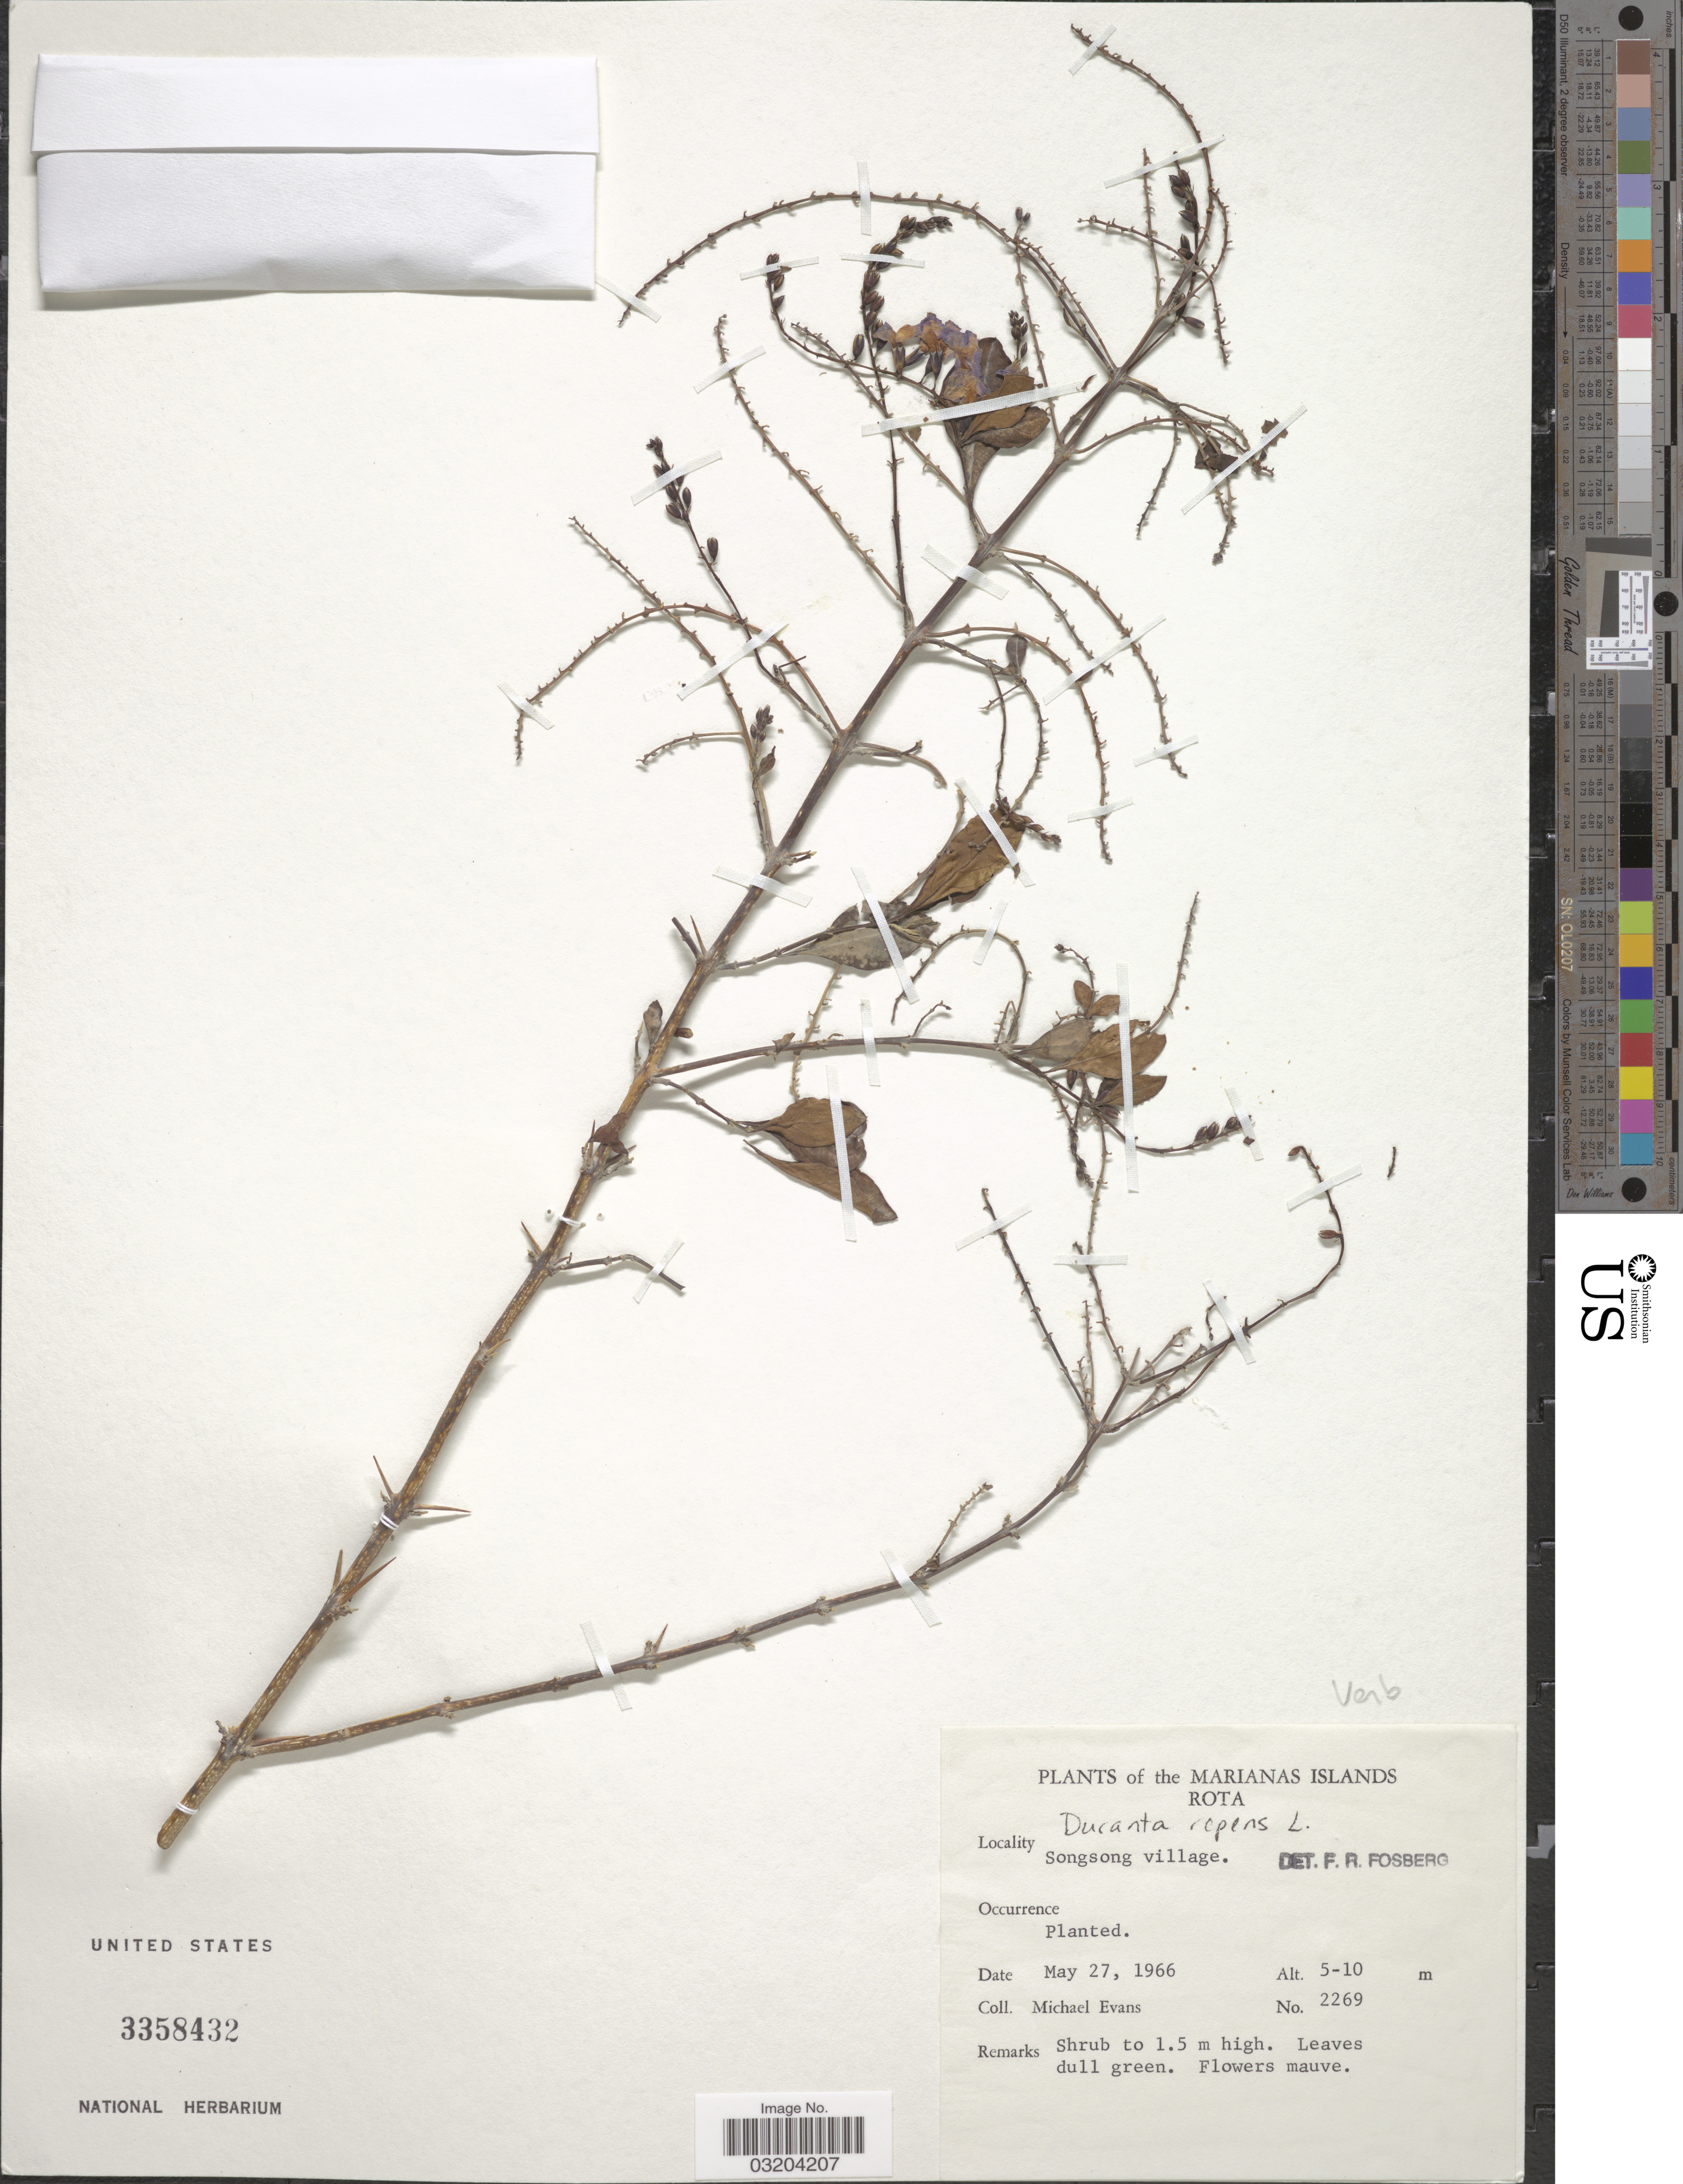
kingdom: Plantae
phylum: Tracheophyta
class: Magnoliopsida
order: Lamiales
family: Verbenaceae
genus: Duranta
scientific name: Duranta erecta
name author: L.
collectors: M. Evans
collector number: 2269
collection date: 1966-05-27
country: Northern Mariana Islands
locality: The Marianas Islands, Rota. Songsong village.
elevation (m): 5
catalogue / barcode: US 3358432